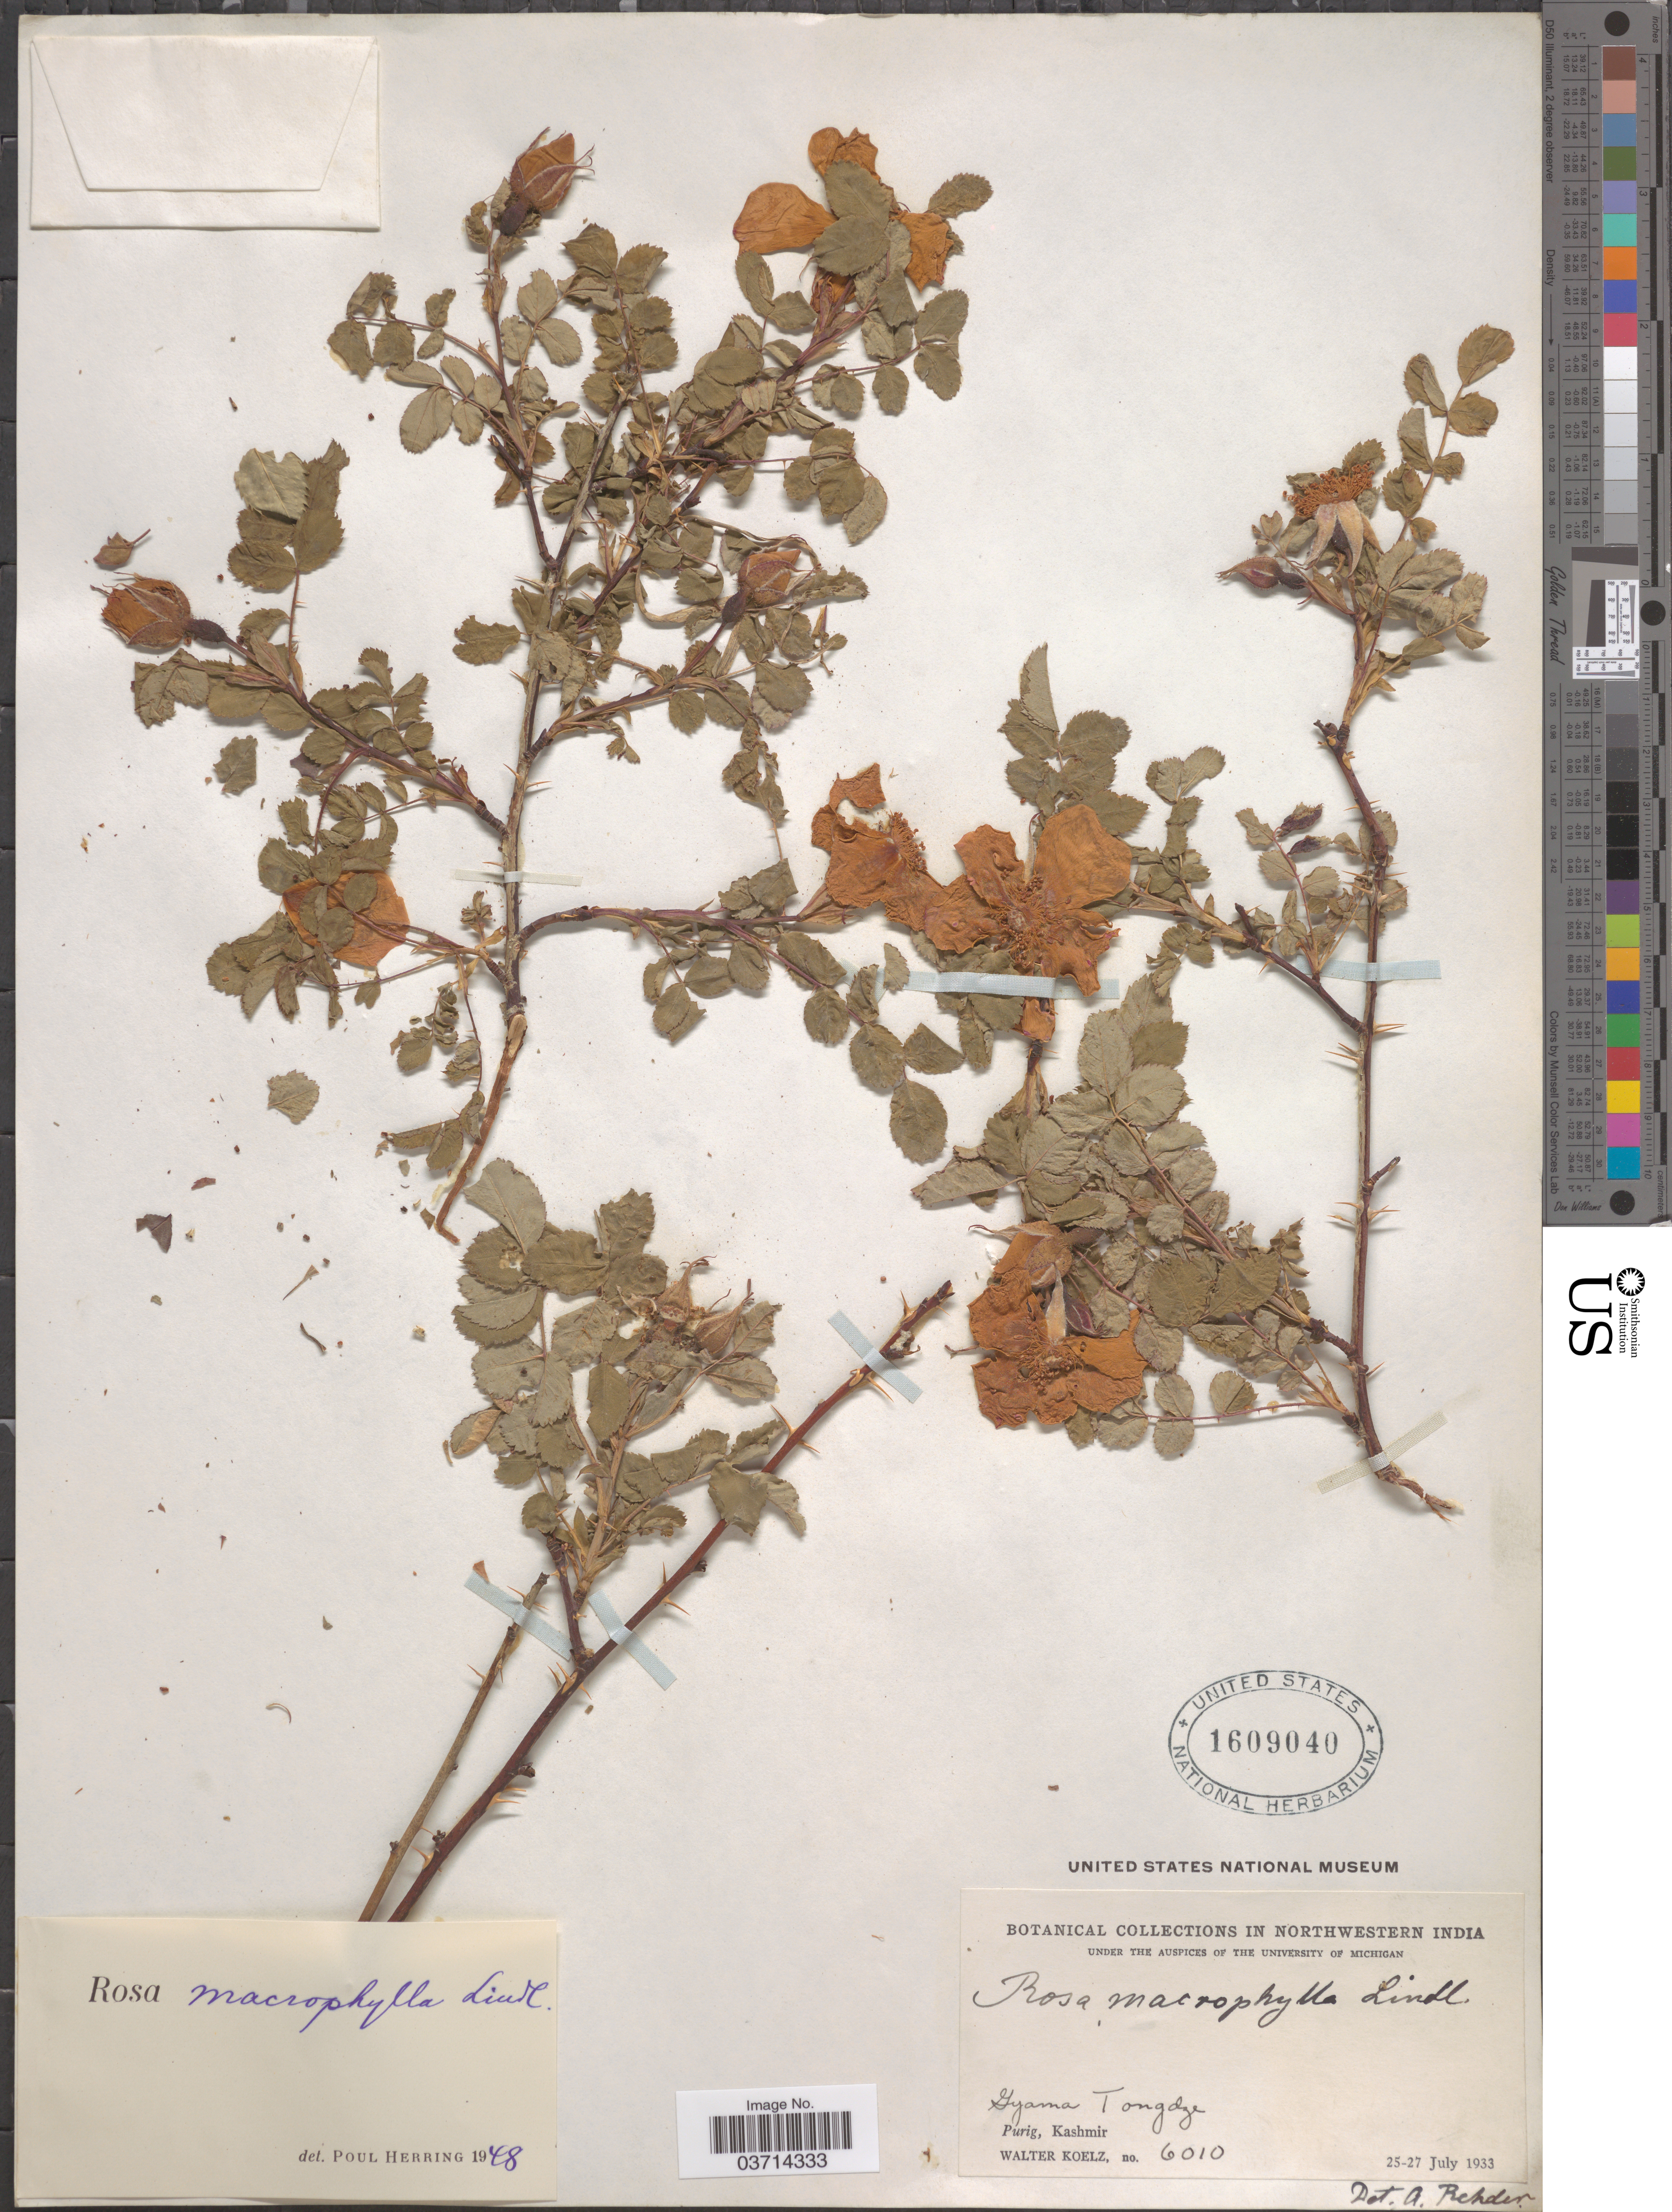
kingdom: Plantae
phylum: Tracheophyta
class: Magnoliopsida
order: Rosales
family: Rosaceae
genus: Rosa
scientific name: Rosa macrophylla var. macrophylla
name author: Lindl.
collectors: W. N. Koelz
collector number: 6010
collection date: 1933-07-25/1933-07-27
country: India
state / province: Jammu and Kashmir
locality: Northwestern India. Gyama Tongdze. Purig, Kashmir.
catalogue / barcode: US 1609040